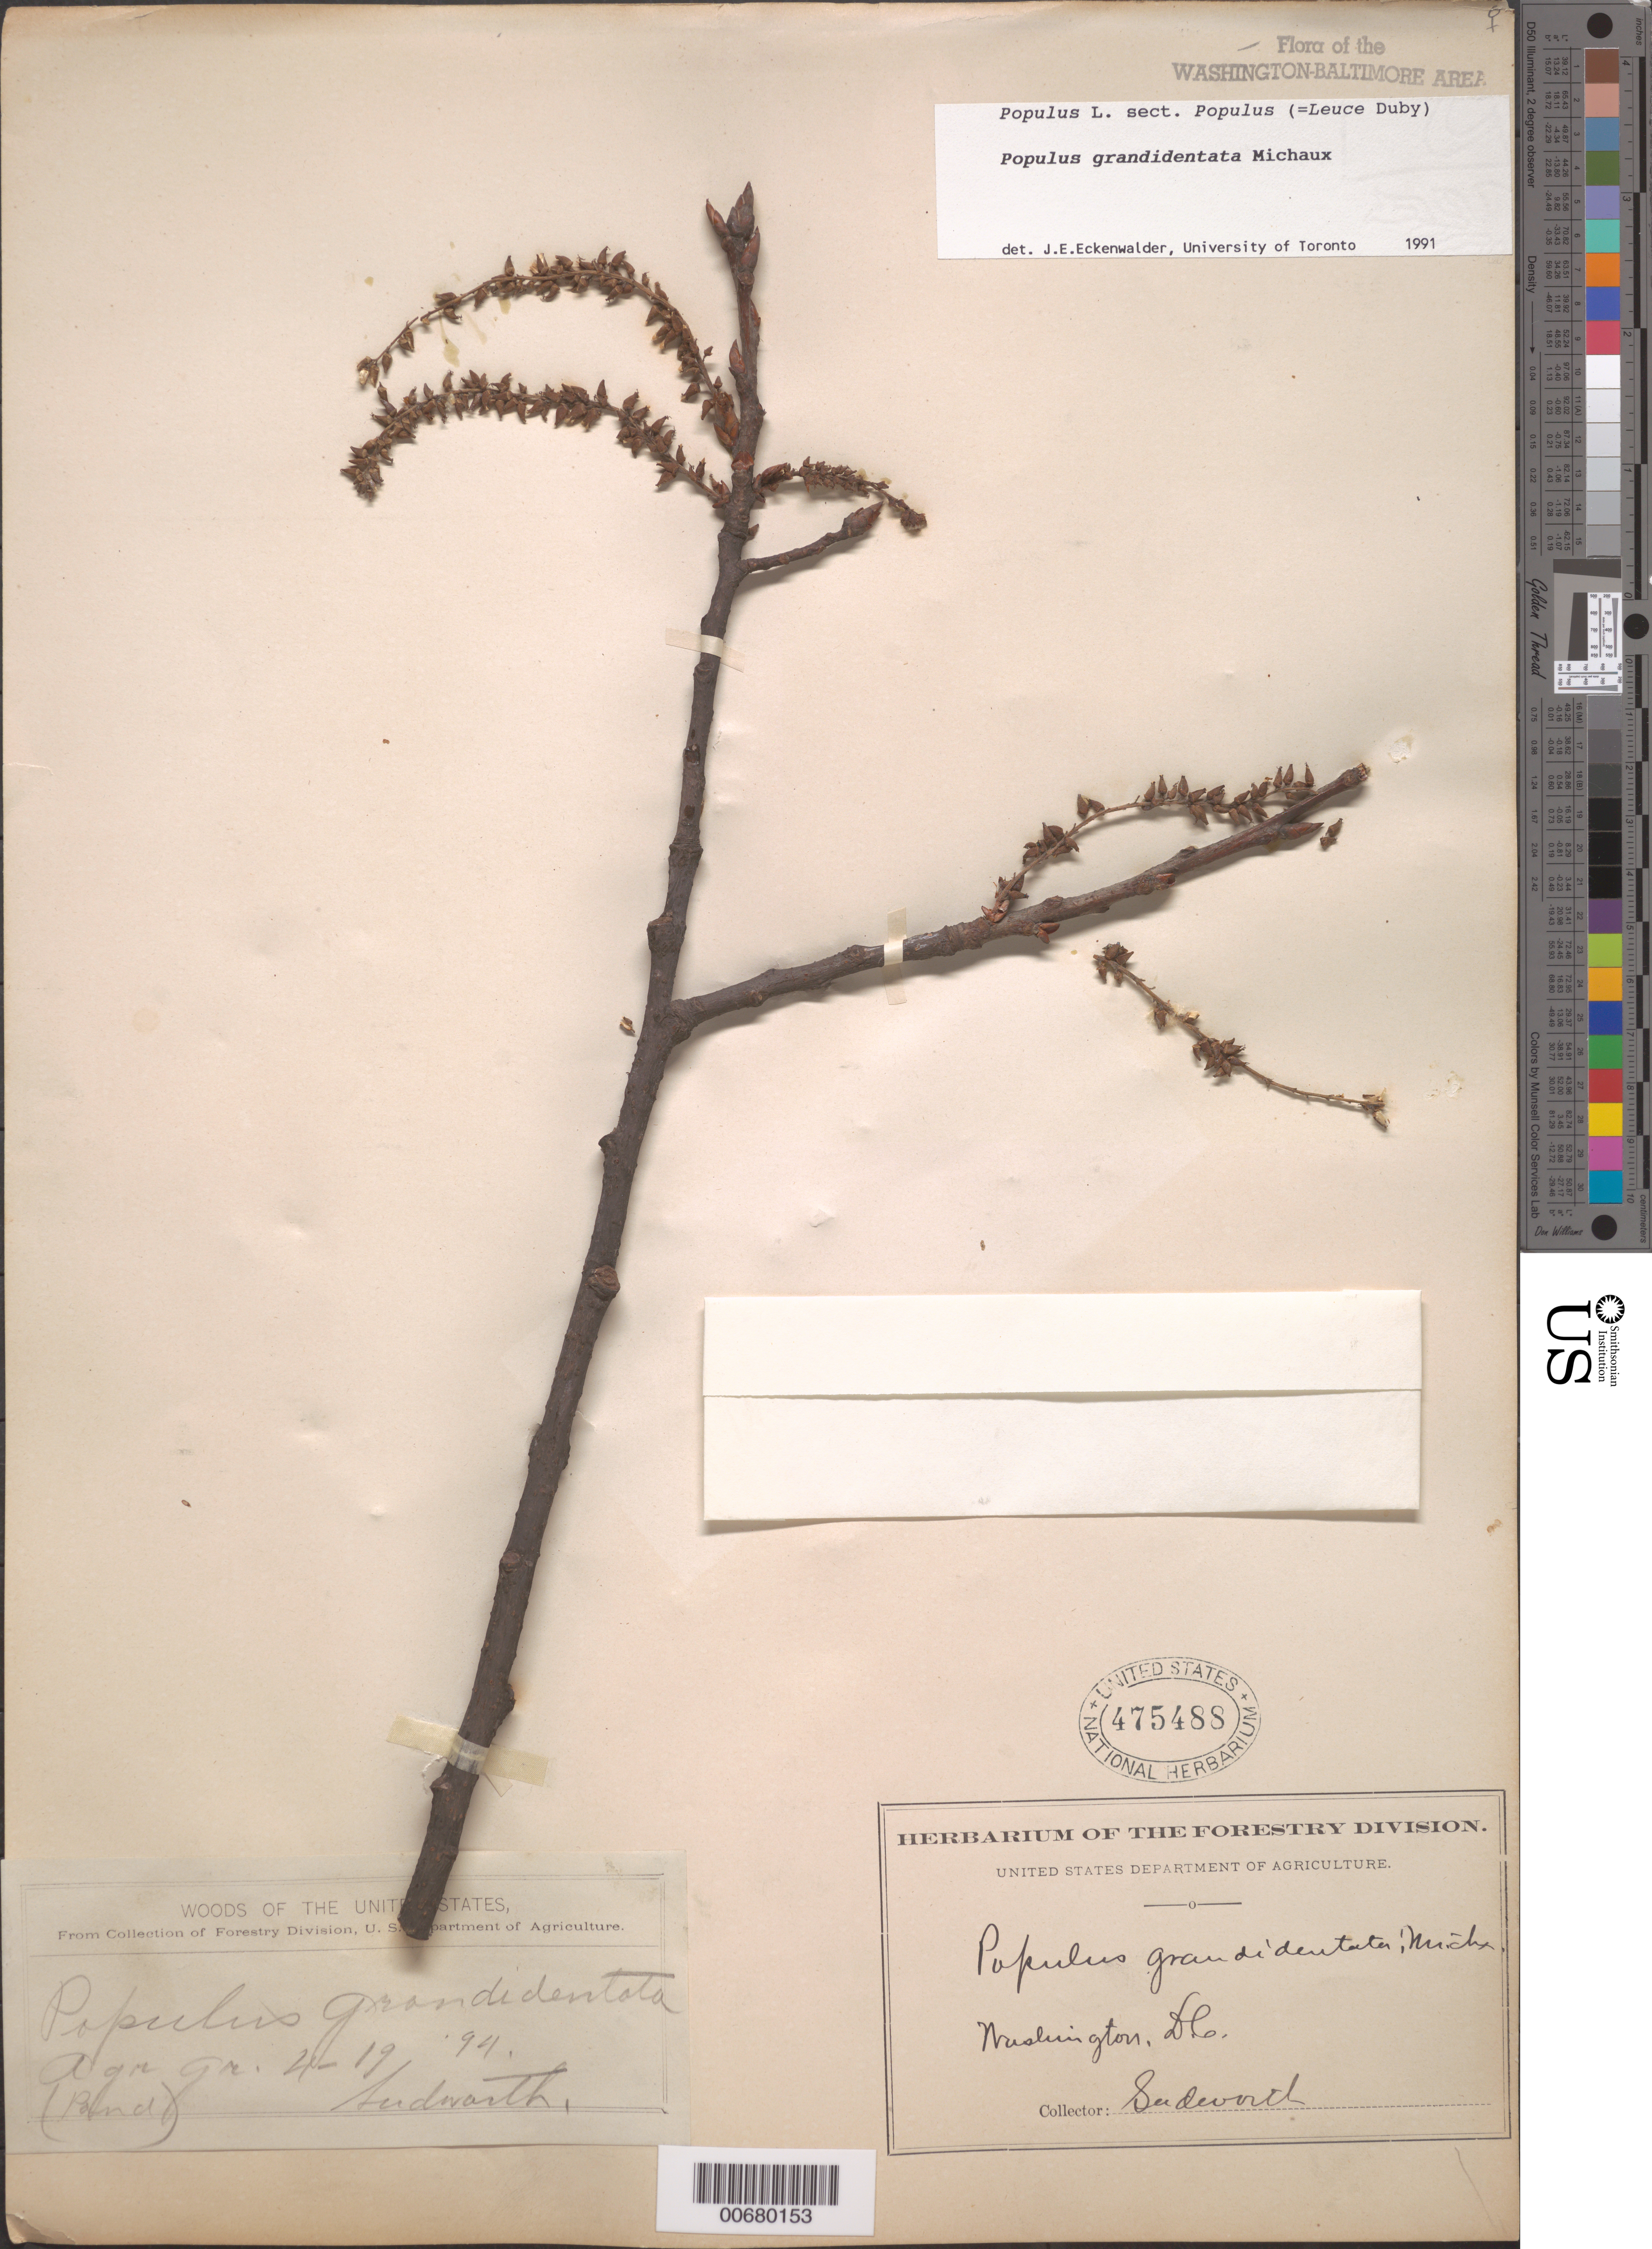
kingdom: Plantae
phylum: Tracheophyta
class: Magnoliopsida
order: Malpighiales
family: Salicaceae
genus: Populus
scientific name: Populus grandidentata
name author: Michx.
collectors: G. B. Sudworth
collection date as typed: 19 Apr 1894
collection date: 1894-04-19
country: United States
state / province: District of Columbia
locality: Agricultural grounds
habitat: Pond.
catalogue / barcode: US 475488